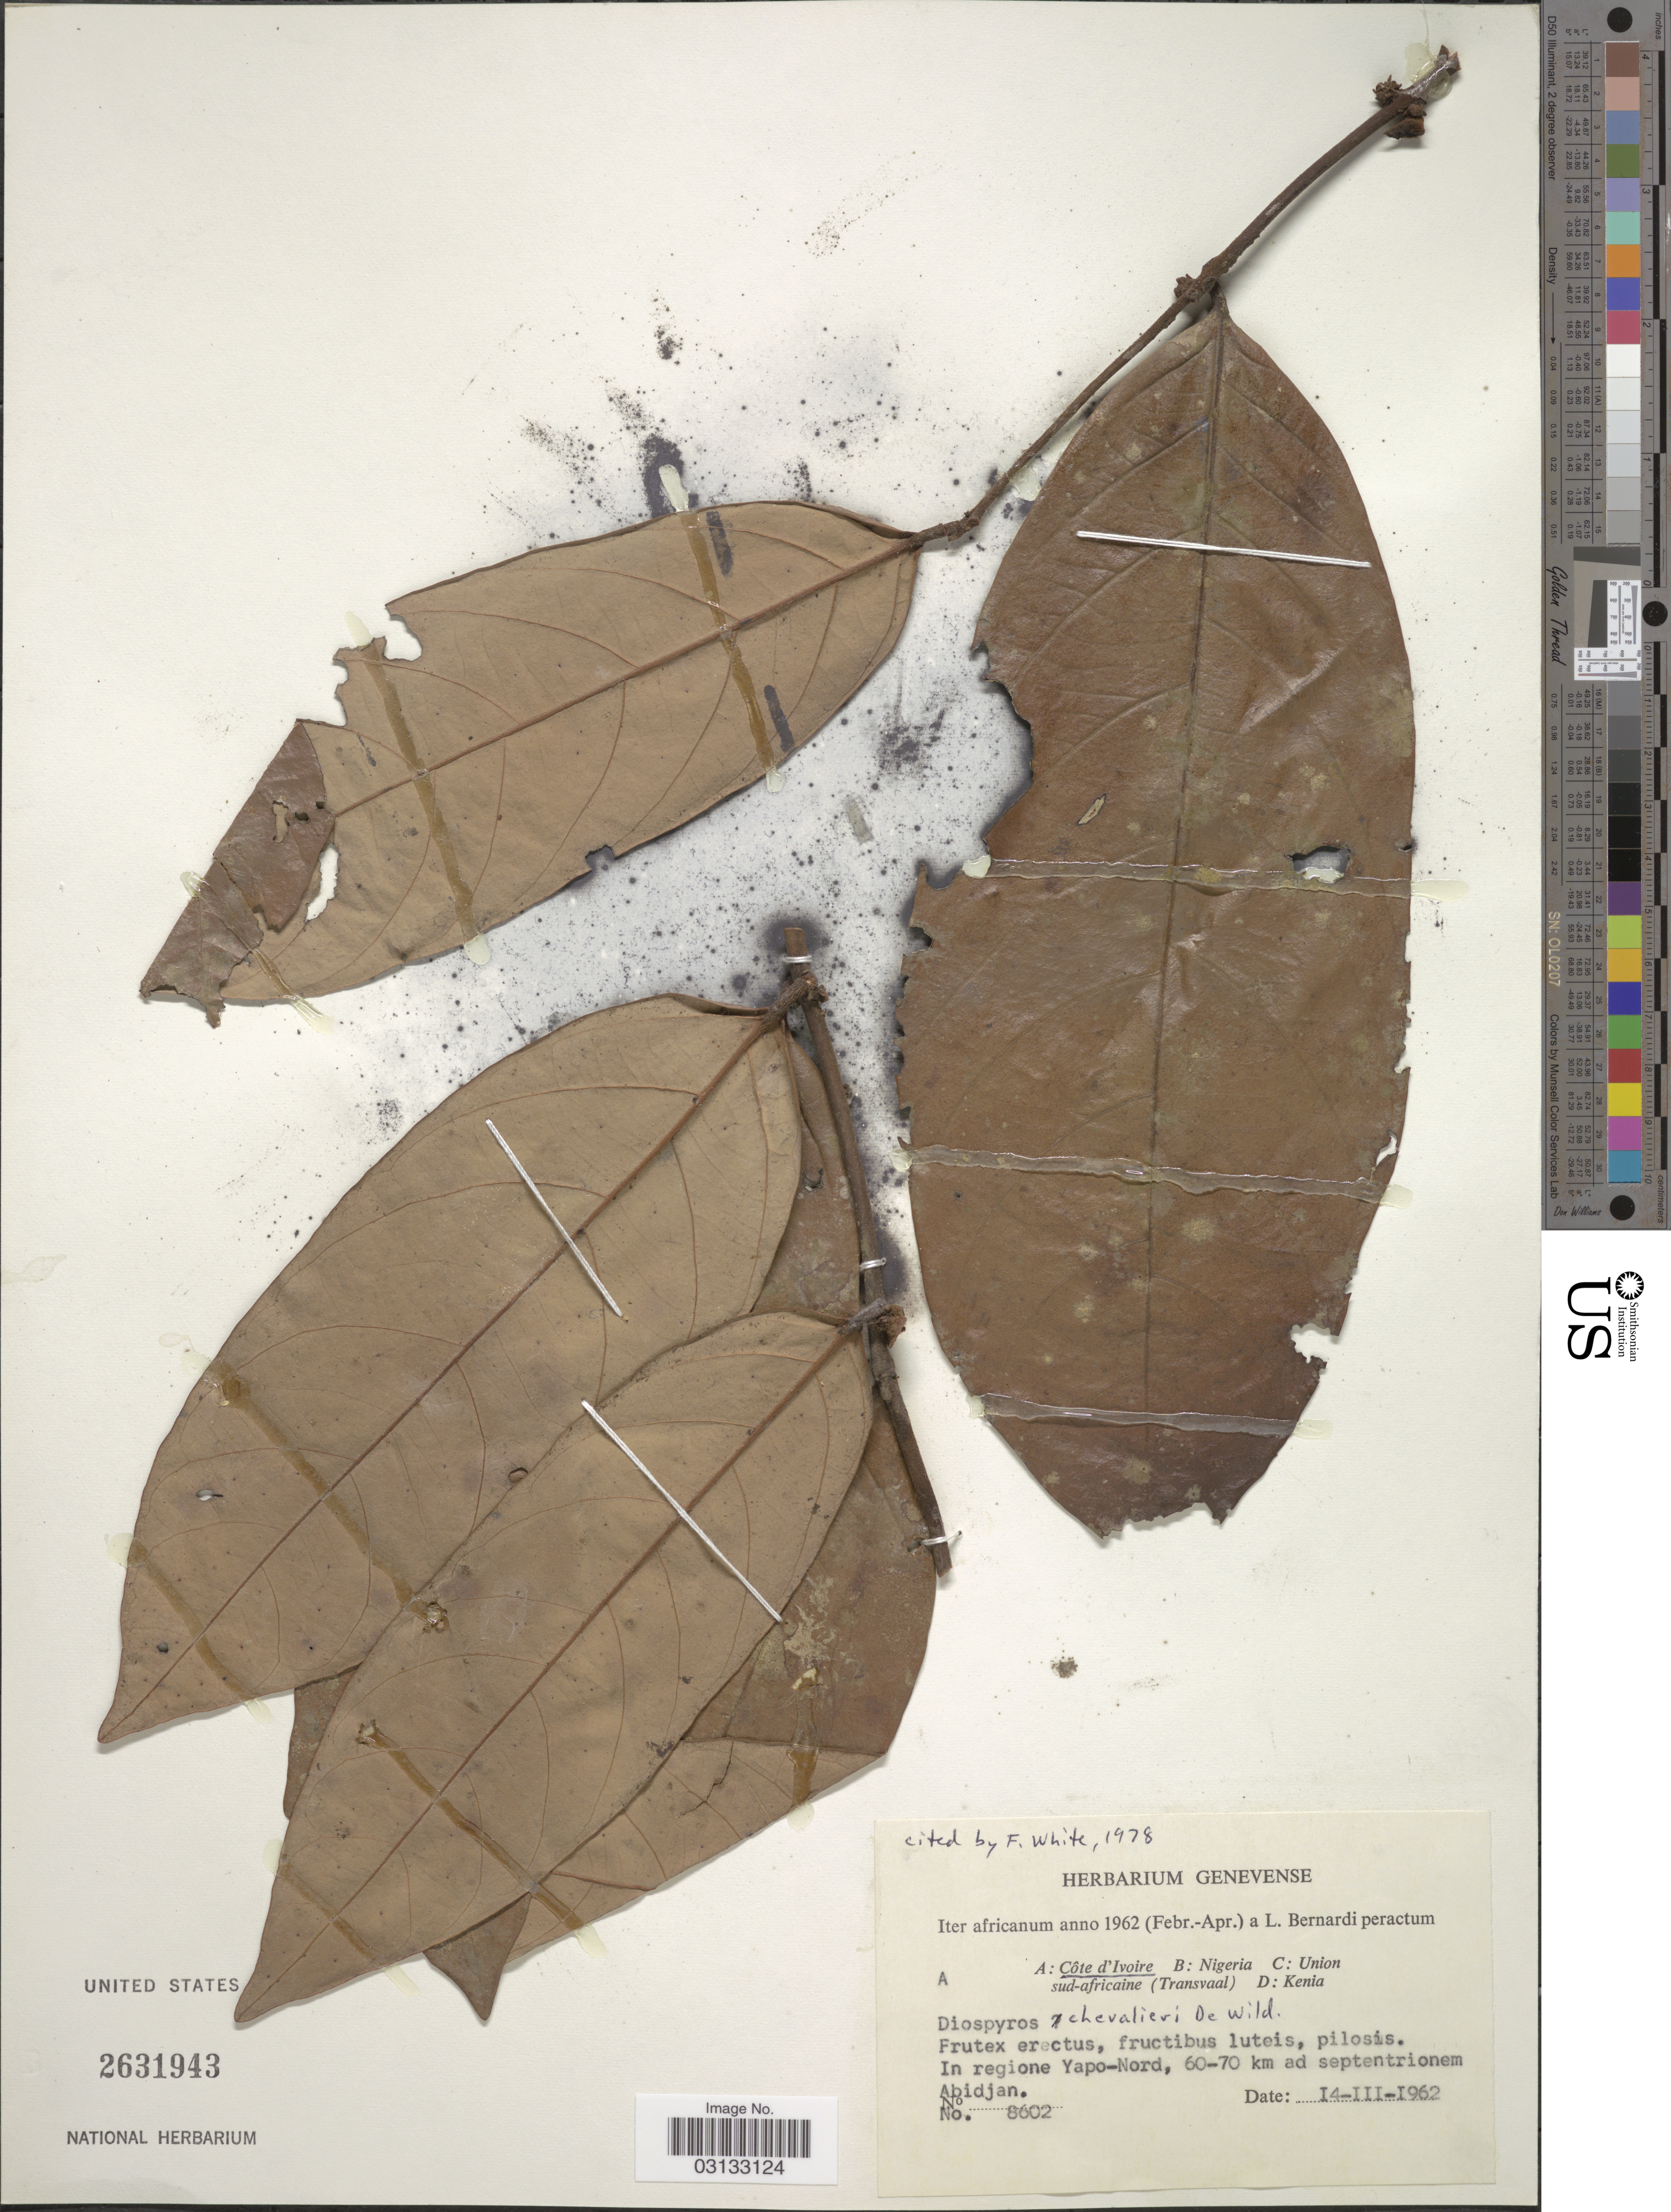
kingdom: Plantae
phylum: Tracheophyta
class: Magnoliopsida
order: Ericales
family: Ebenaceae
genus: Diospyros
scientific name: Diospyros chevalieri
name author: De Wild.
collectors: L. Bernardi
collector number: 8602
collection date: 1962-03-14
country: Ivory Coast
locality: Côte d'Ivoire, In regione Yapo-Nord, 60-70 km ad septentrionem Abidjan.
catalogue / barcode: US 2631943